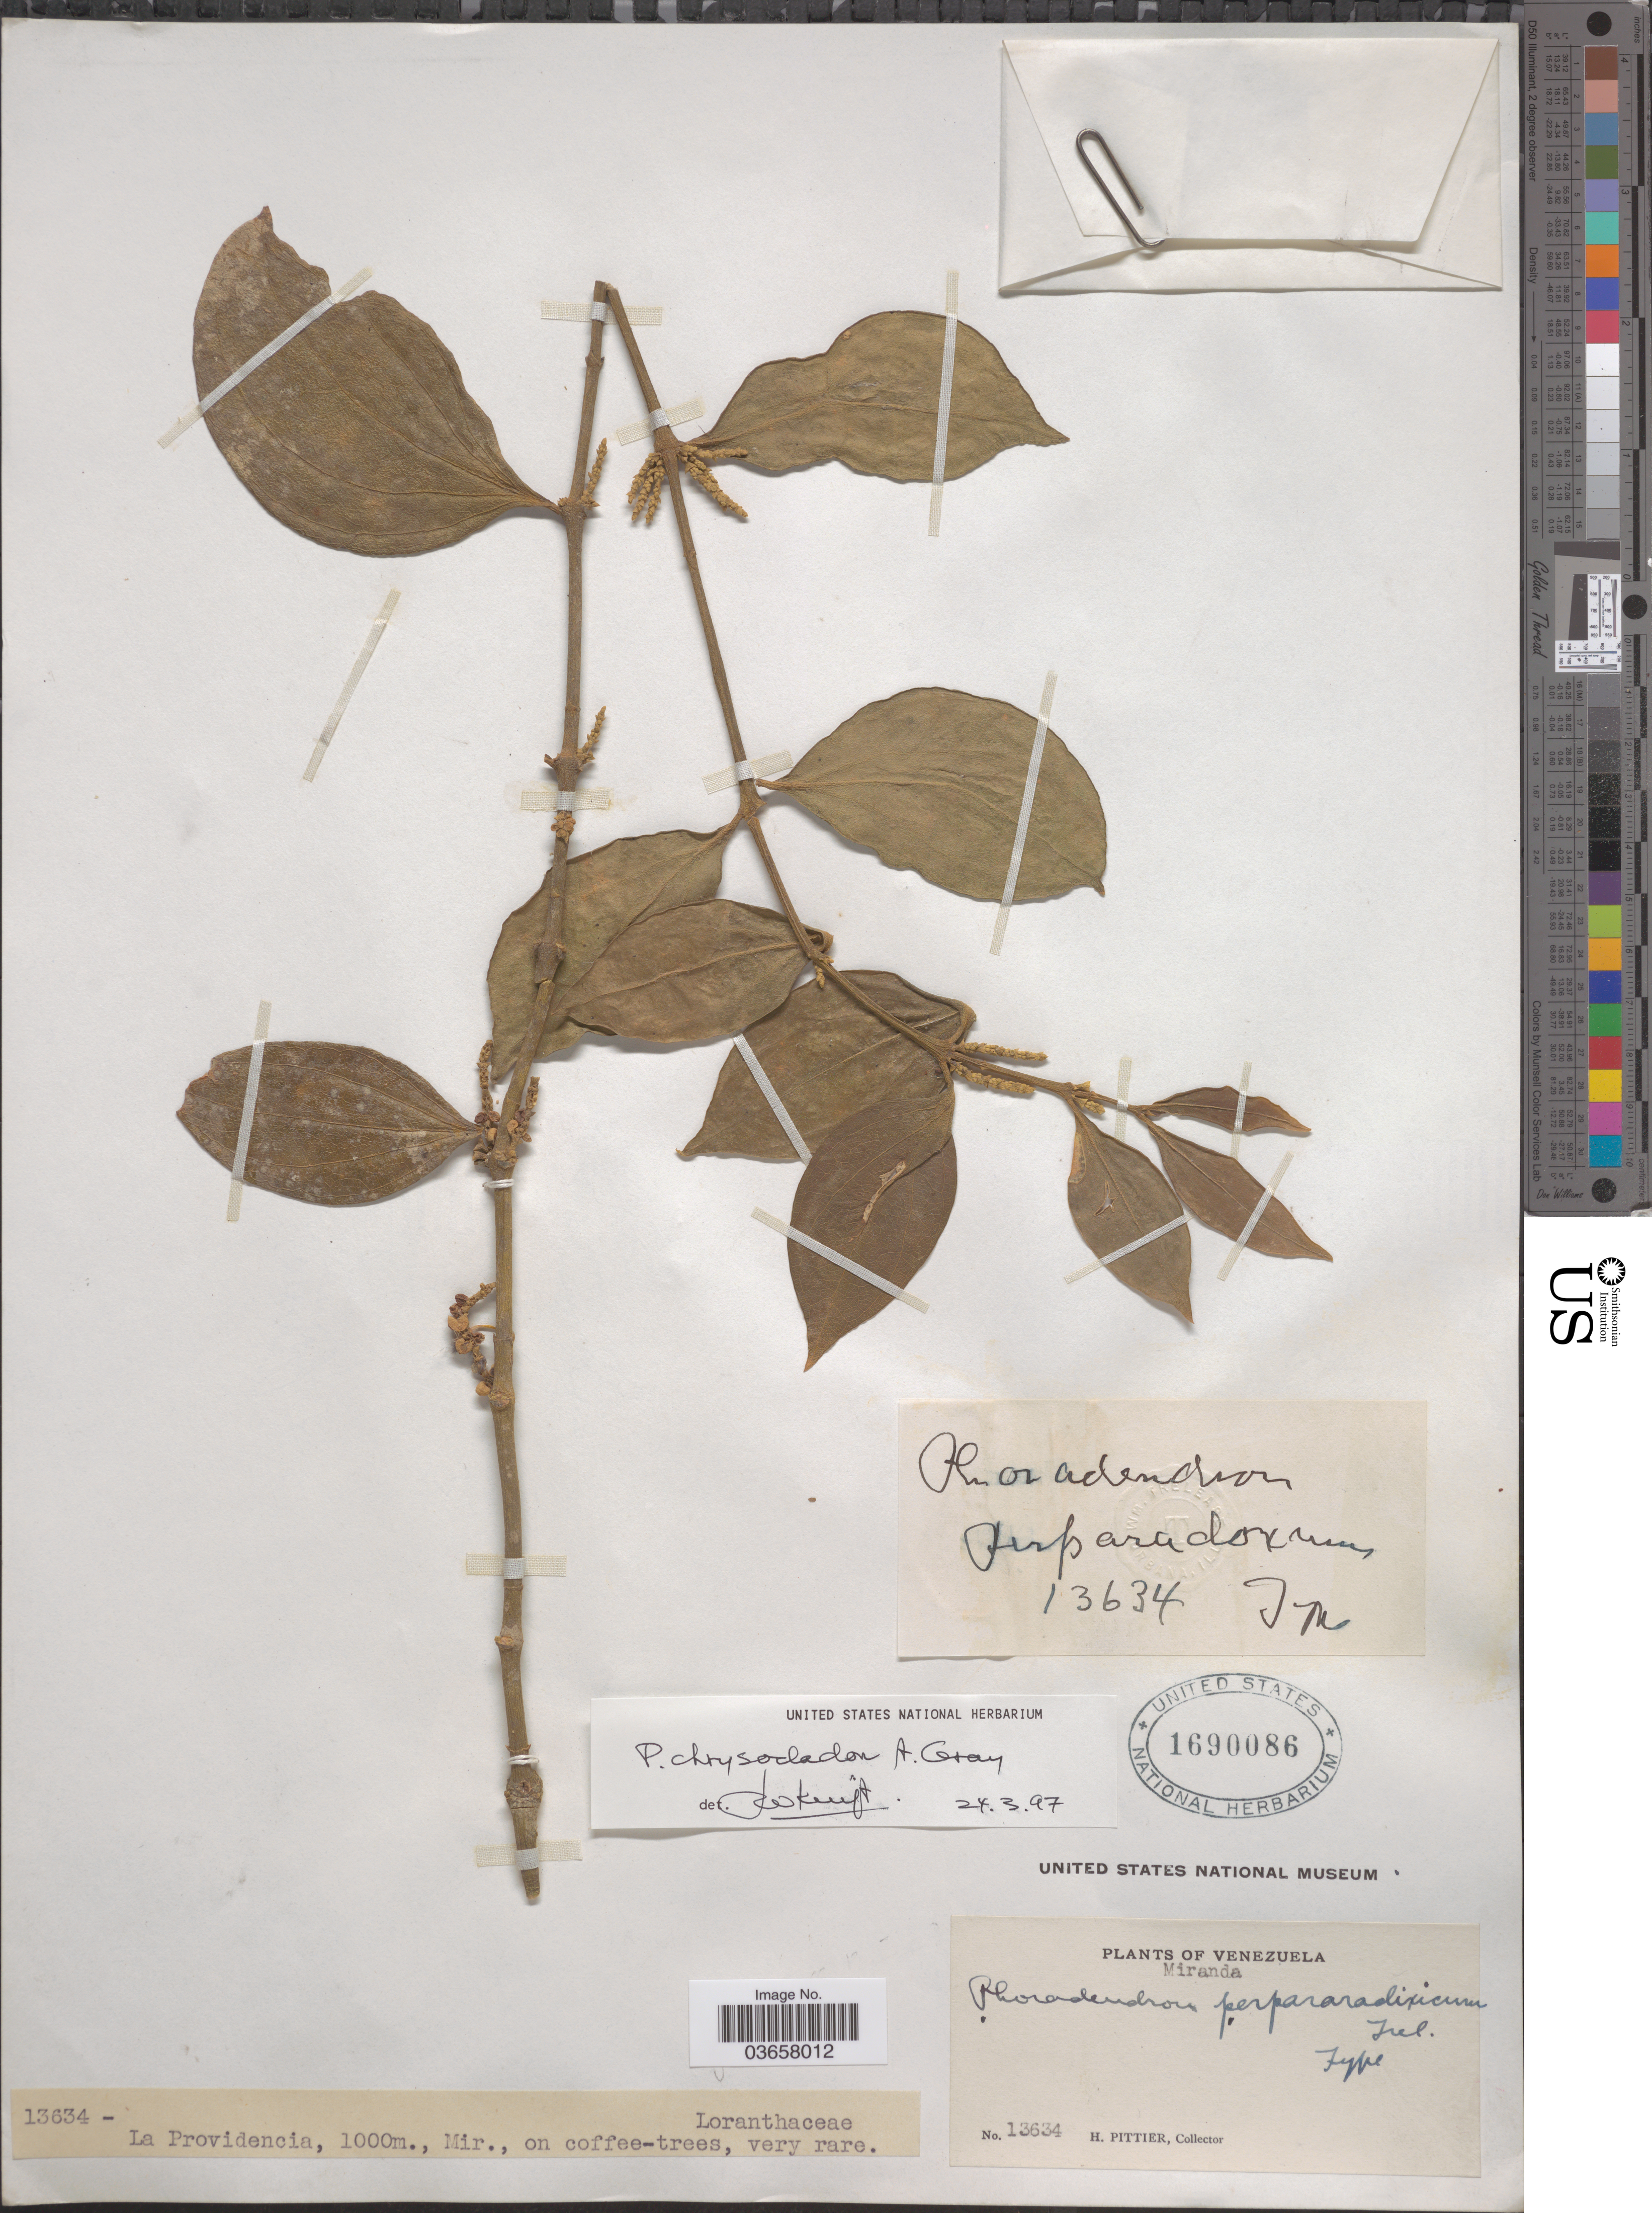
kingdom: Plantae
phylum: Tracheophyta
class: Magnoliopsida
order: Santalales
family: Viscaceae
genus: Phoradendron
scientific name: Phoradendron chrysocladon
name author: A. Gray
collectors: H. F. Pittier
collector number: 13634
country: Venezuela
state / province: Miranda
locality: La Providencia.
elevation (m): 1000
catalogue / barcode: US 1690086